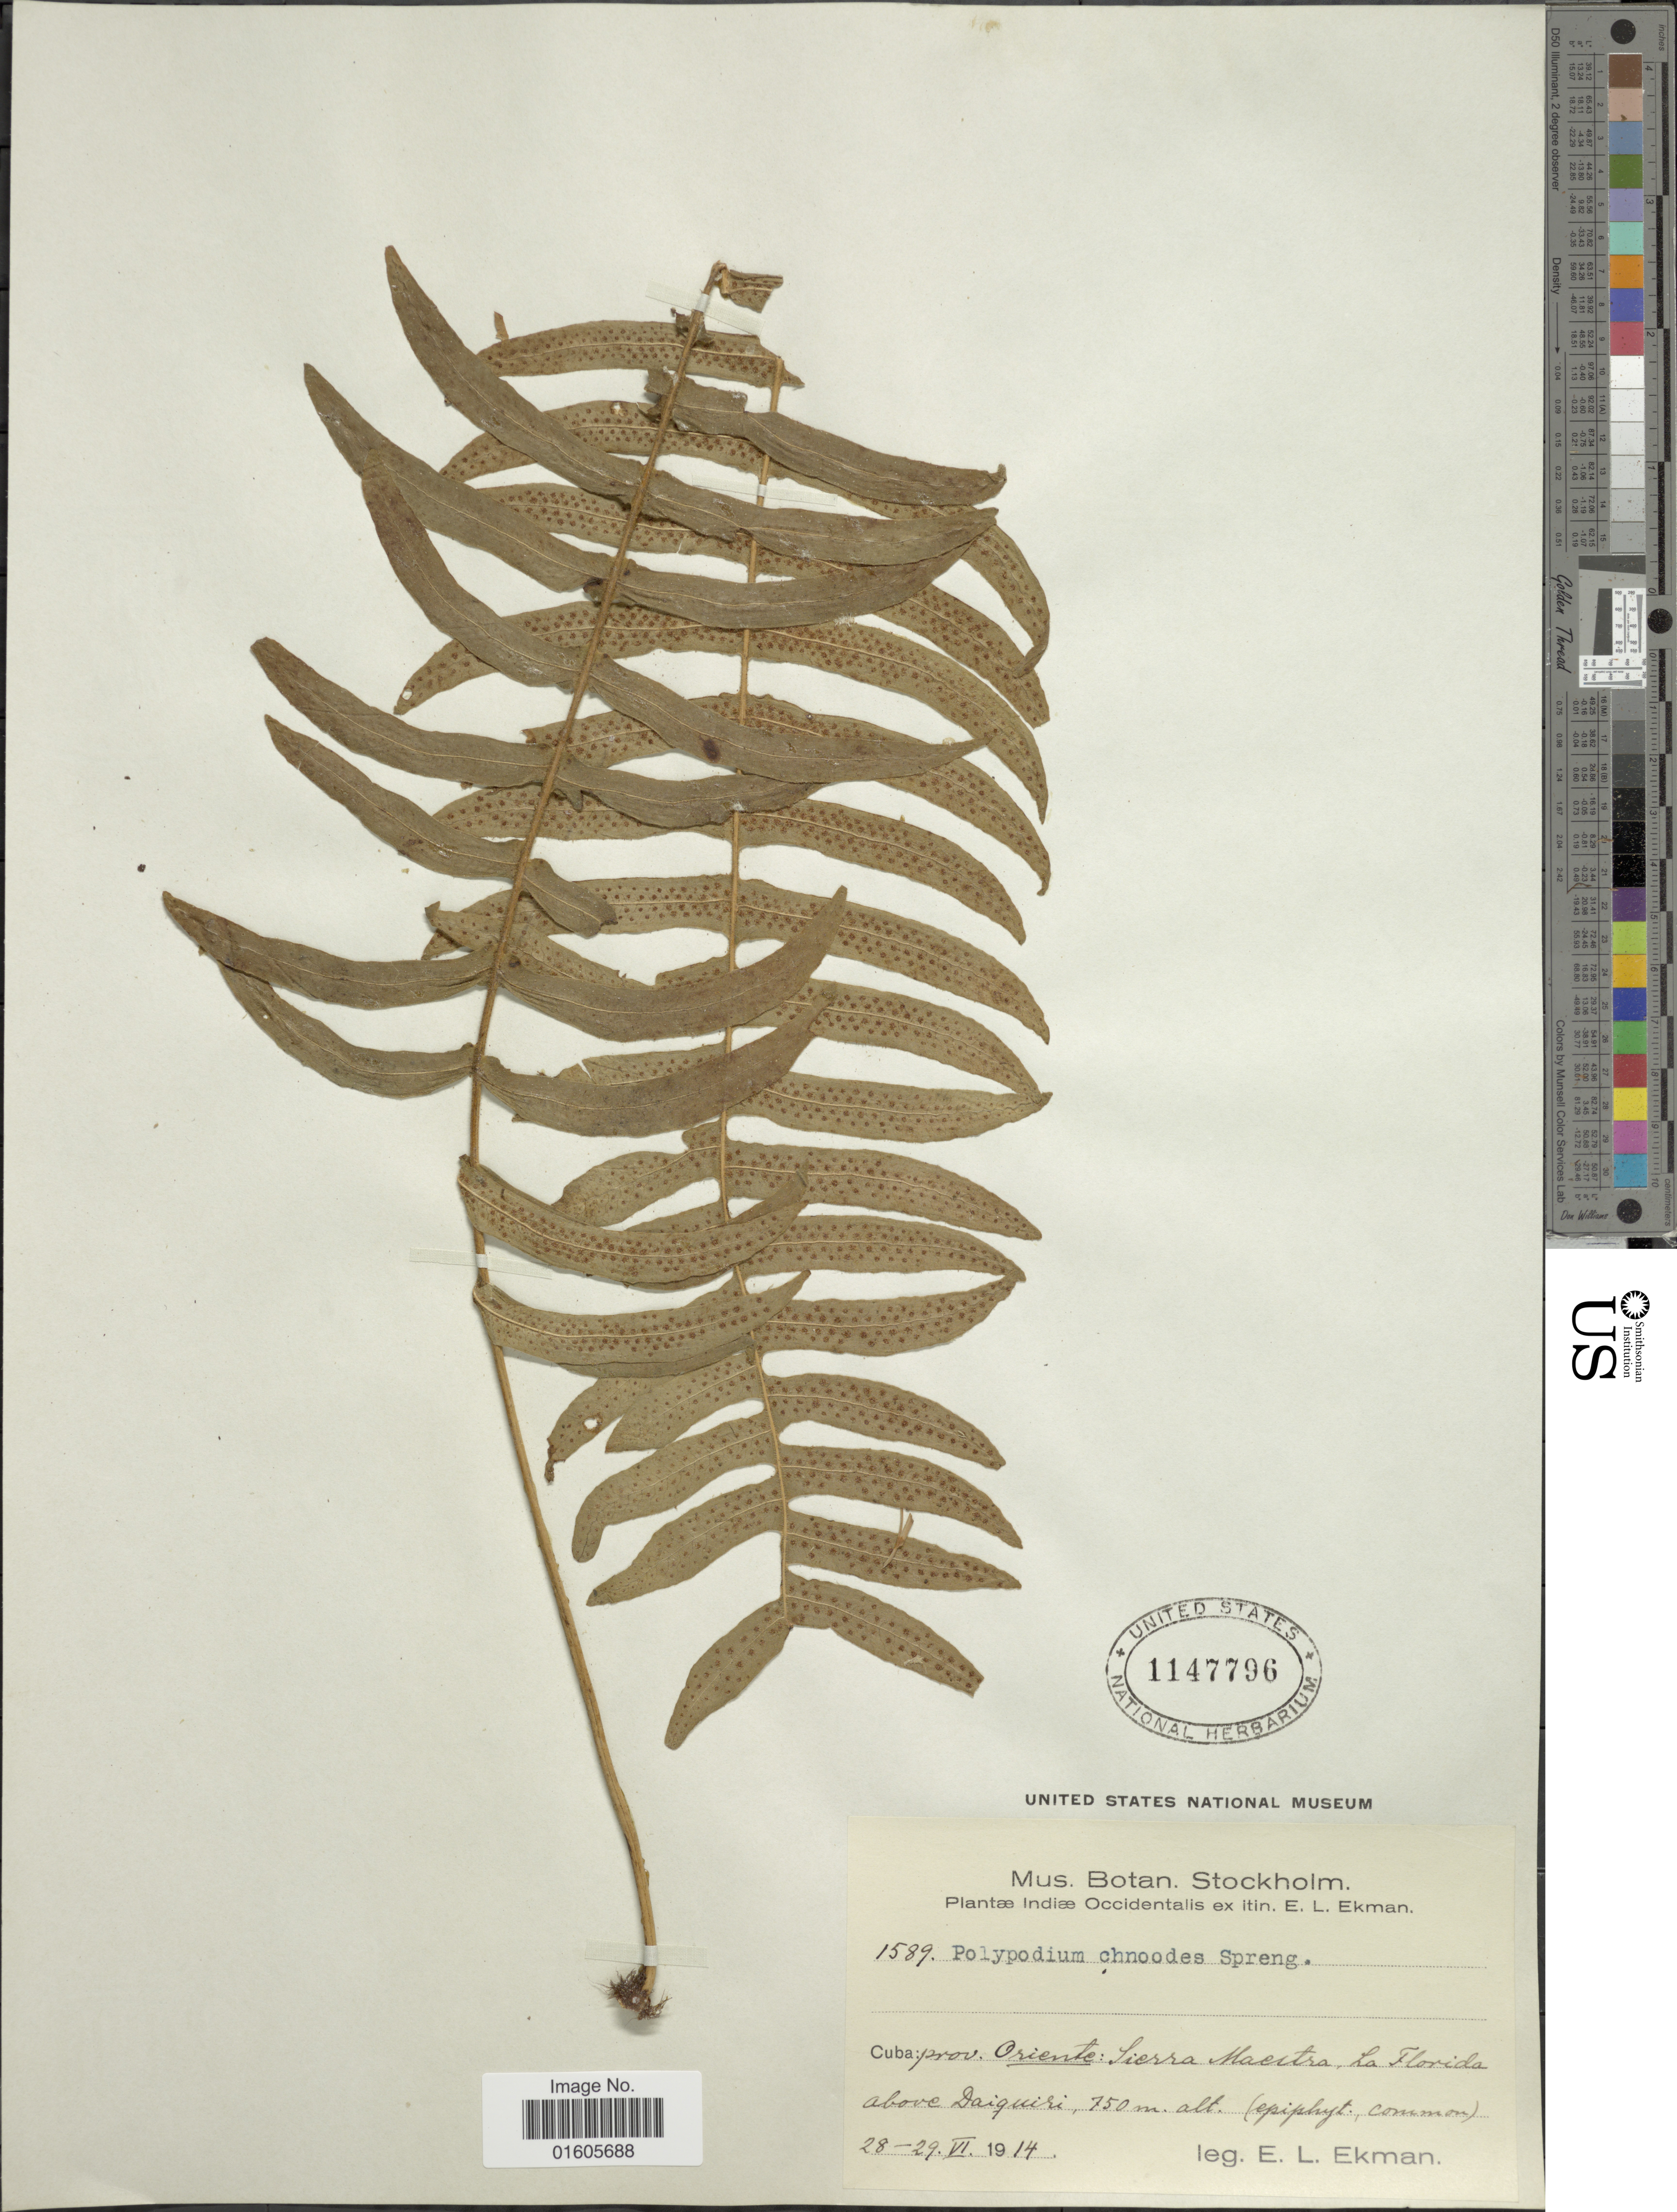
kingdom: Plantae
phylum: Tracheophyta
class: Polypodiopsida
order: Polypodiales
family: Polypodiaceae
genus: Serpocaulon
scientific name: Serpocaulon dissimile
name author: (L.) A.R. Sm.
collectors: E. L. Ekman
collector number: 1589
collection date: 1914-06-28/1914-06-29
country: Cuba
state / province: Oriente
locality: Cuba: prov. Oriente: Sierra Maestra, La Florida above Daiquiri.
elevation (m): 750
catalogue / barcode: US 1147796